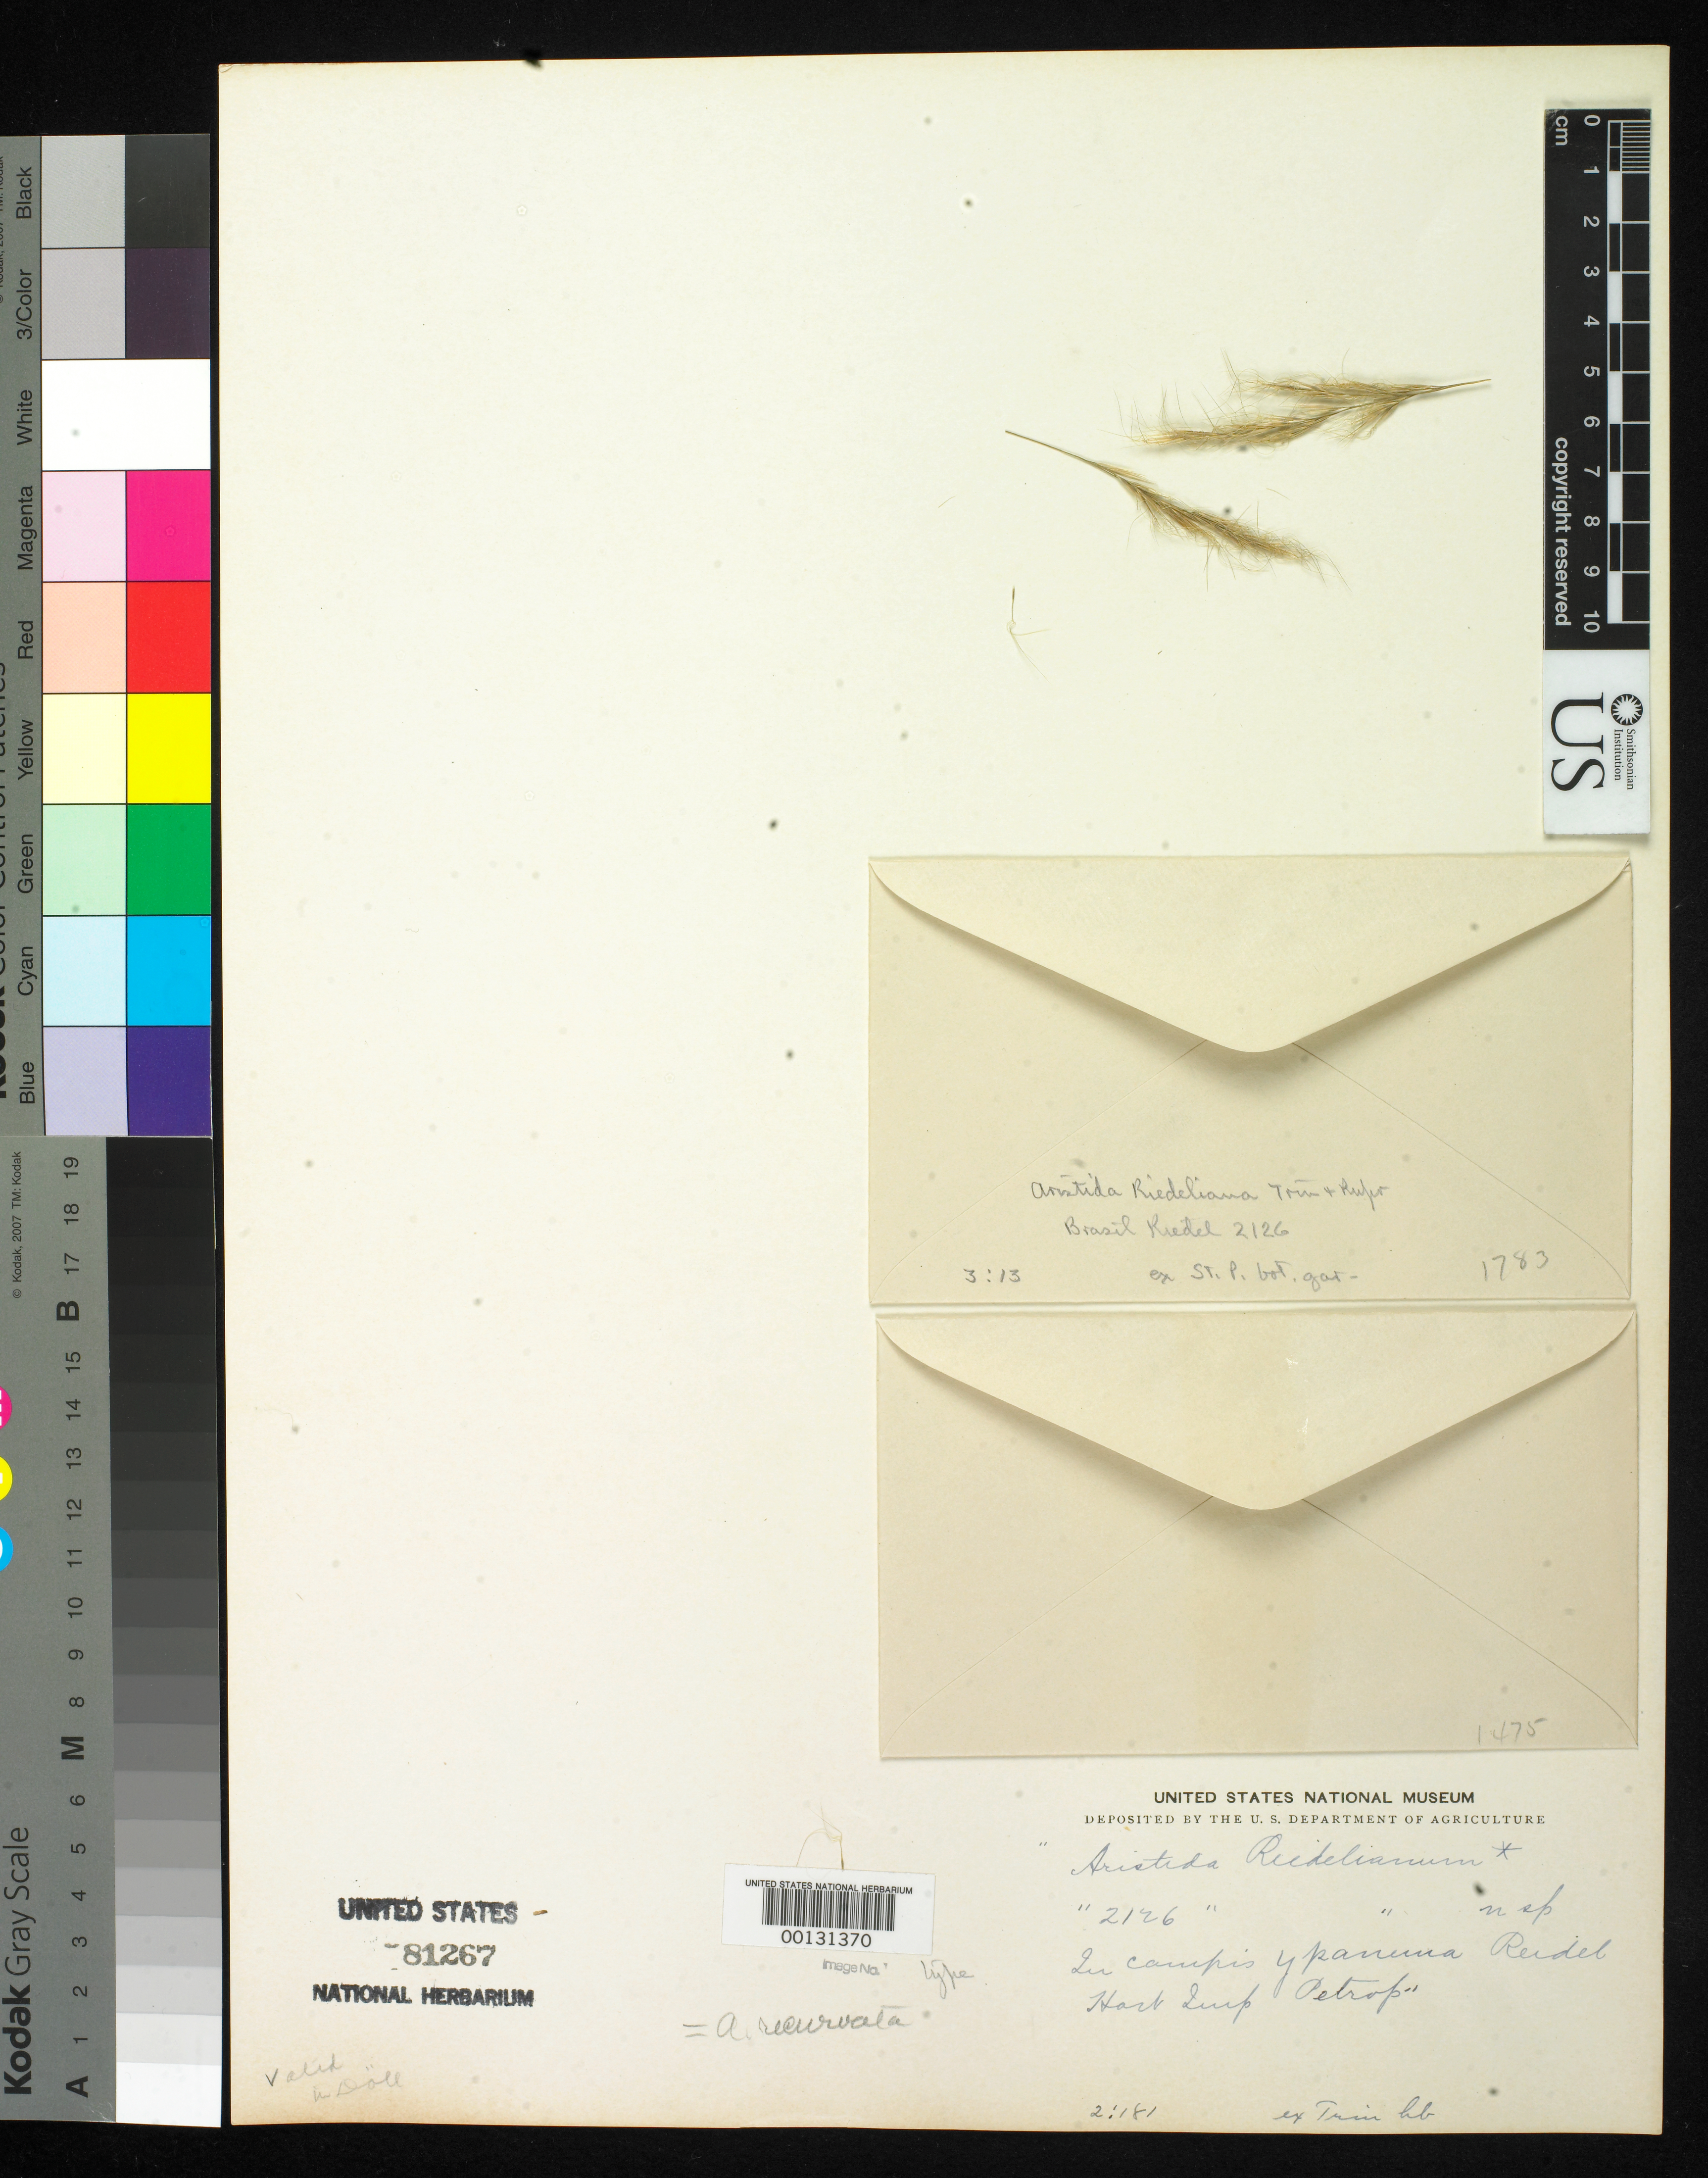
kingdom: Plantae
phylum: Tracheophyta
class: Liliopsida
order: Poales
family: Poaceae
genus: Aristida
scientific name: Aristida riedeliana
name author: Trin. & Rupr.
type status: Type Fragment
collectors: L. Riedel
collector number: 2126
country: Brazil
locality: In campis prope Ypanema.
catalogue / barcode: US 81267